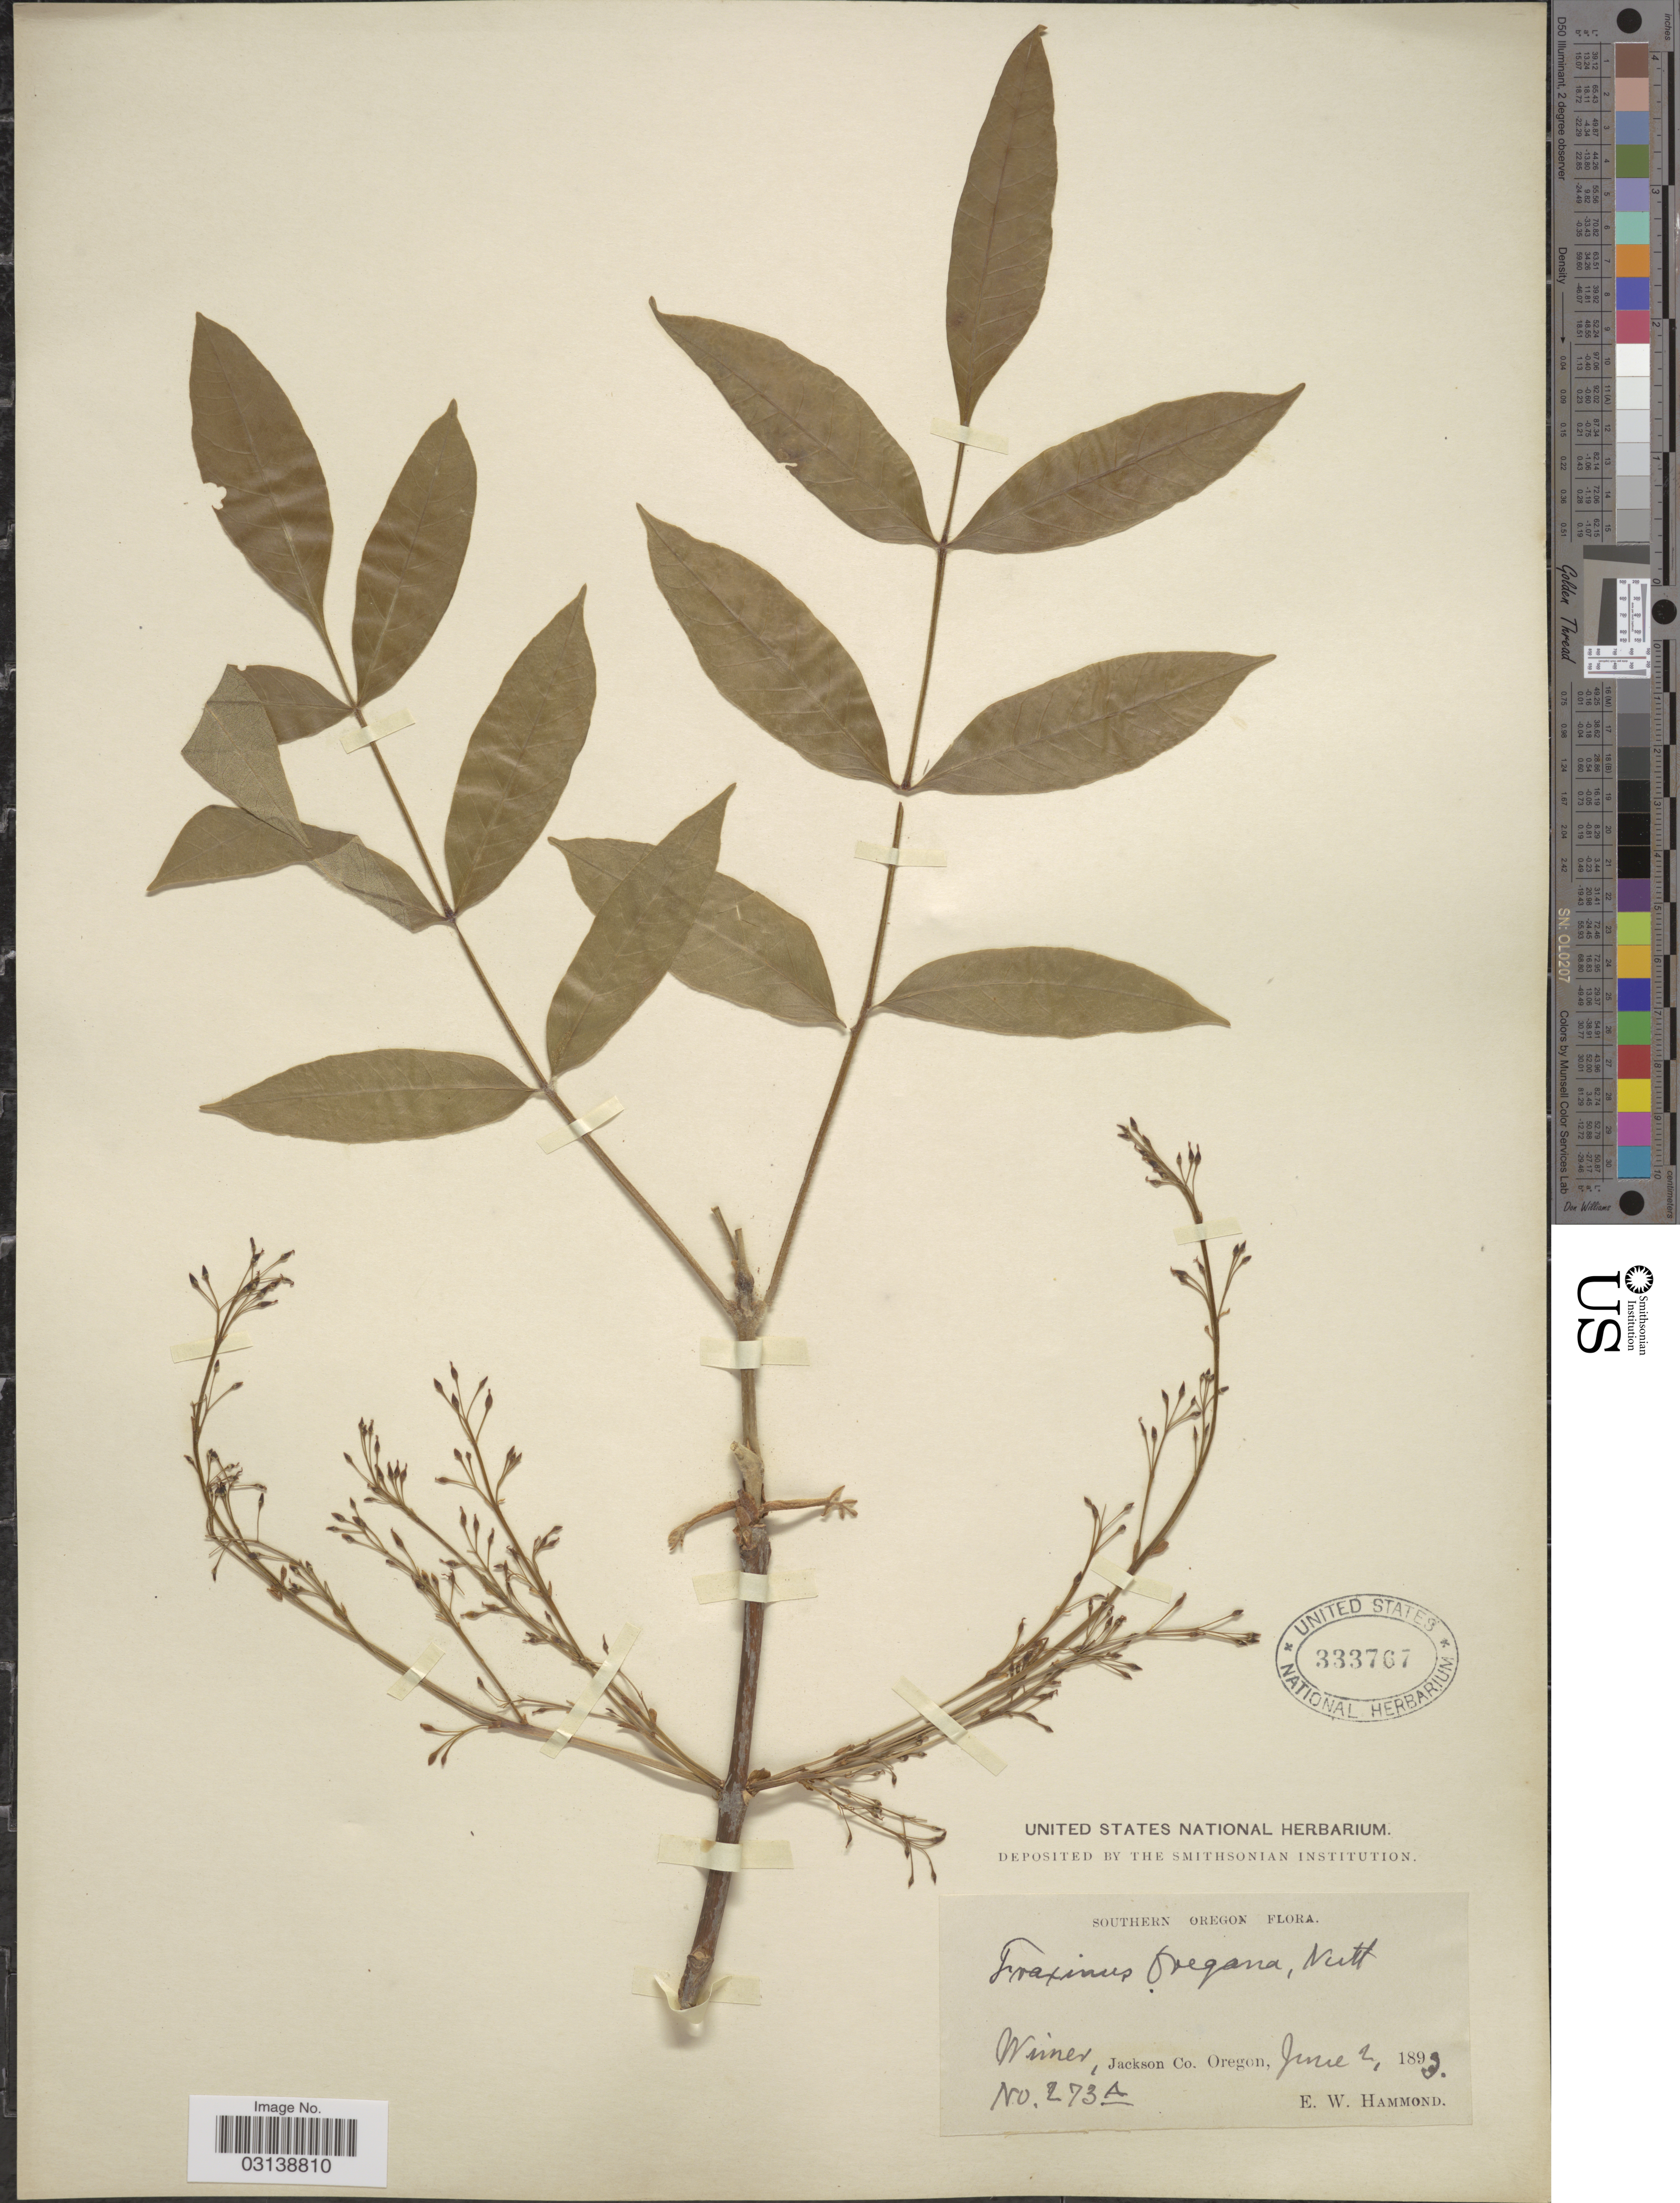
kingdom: Plantae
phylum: Tracheophyta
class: Magnoliopsida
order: Lamiales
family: Oleaceae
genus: Fraxinus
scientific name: Fraxinus latifolia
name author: Benth.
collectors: E. Hammond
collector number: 273A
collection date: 1893-06-02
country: United States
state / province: Oregon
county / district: Jackson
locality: Southern Oregon. Wimer, Jackson Co.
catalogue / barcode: US 333767